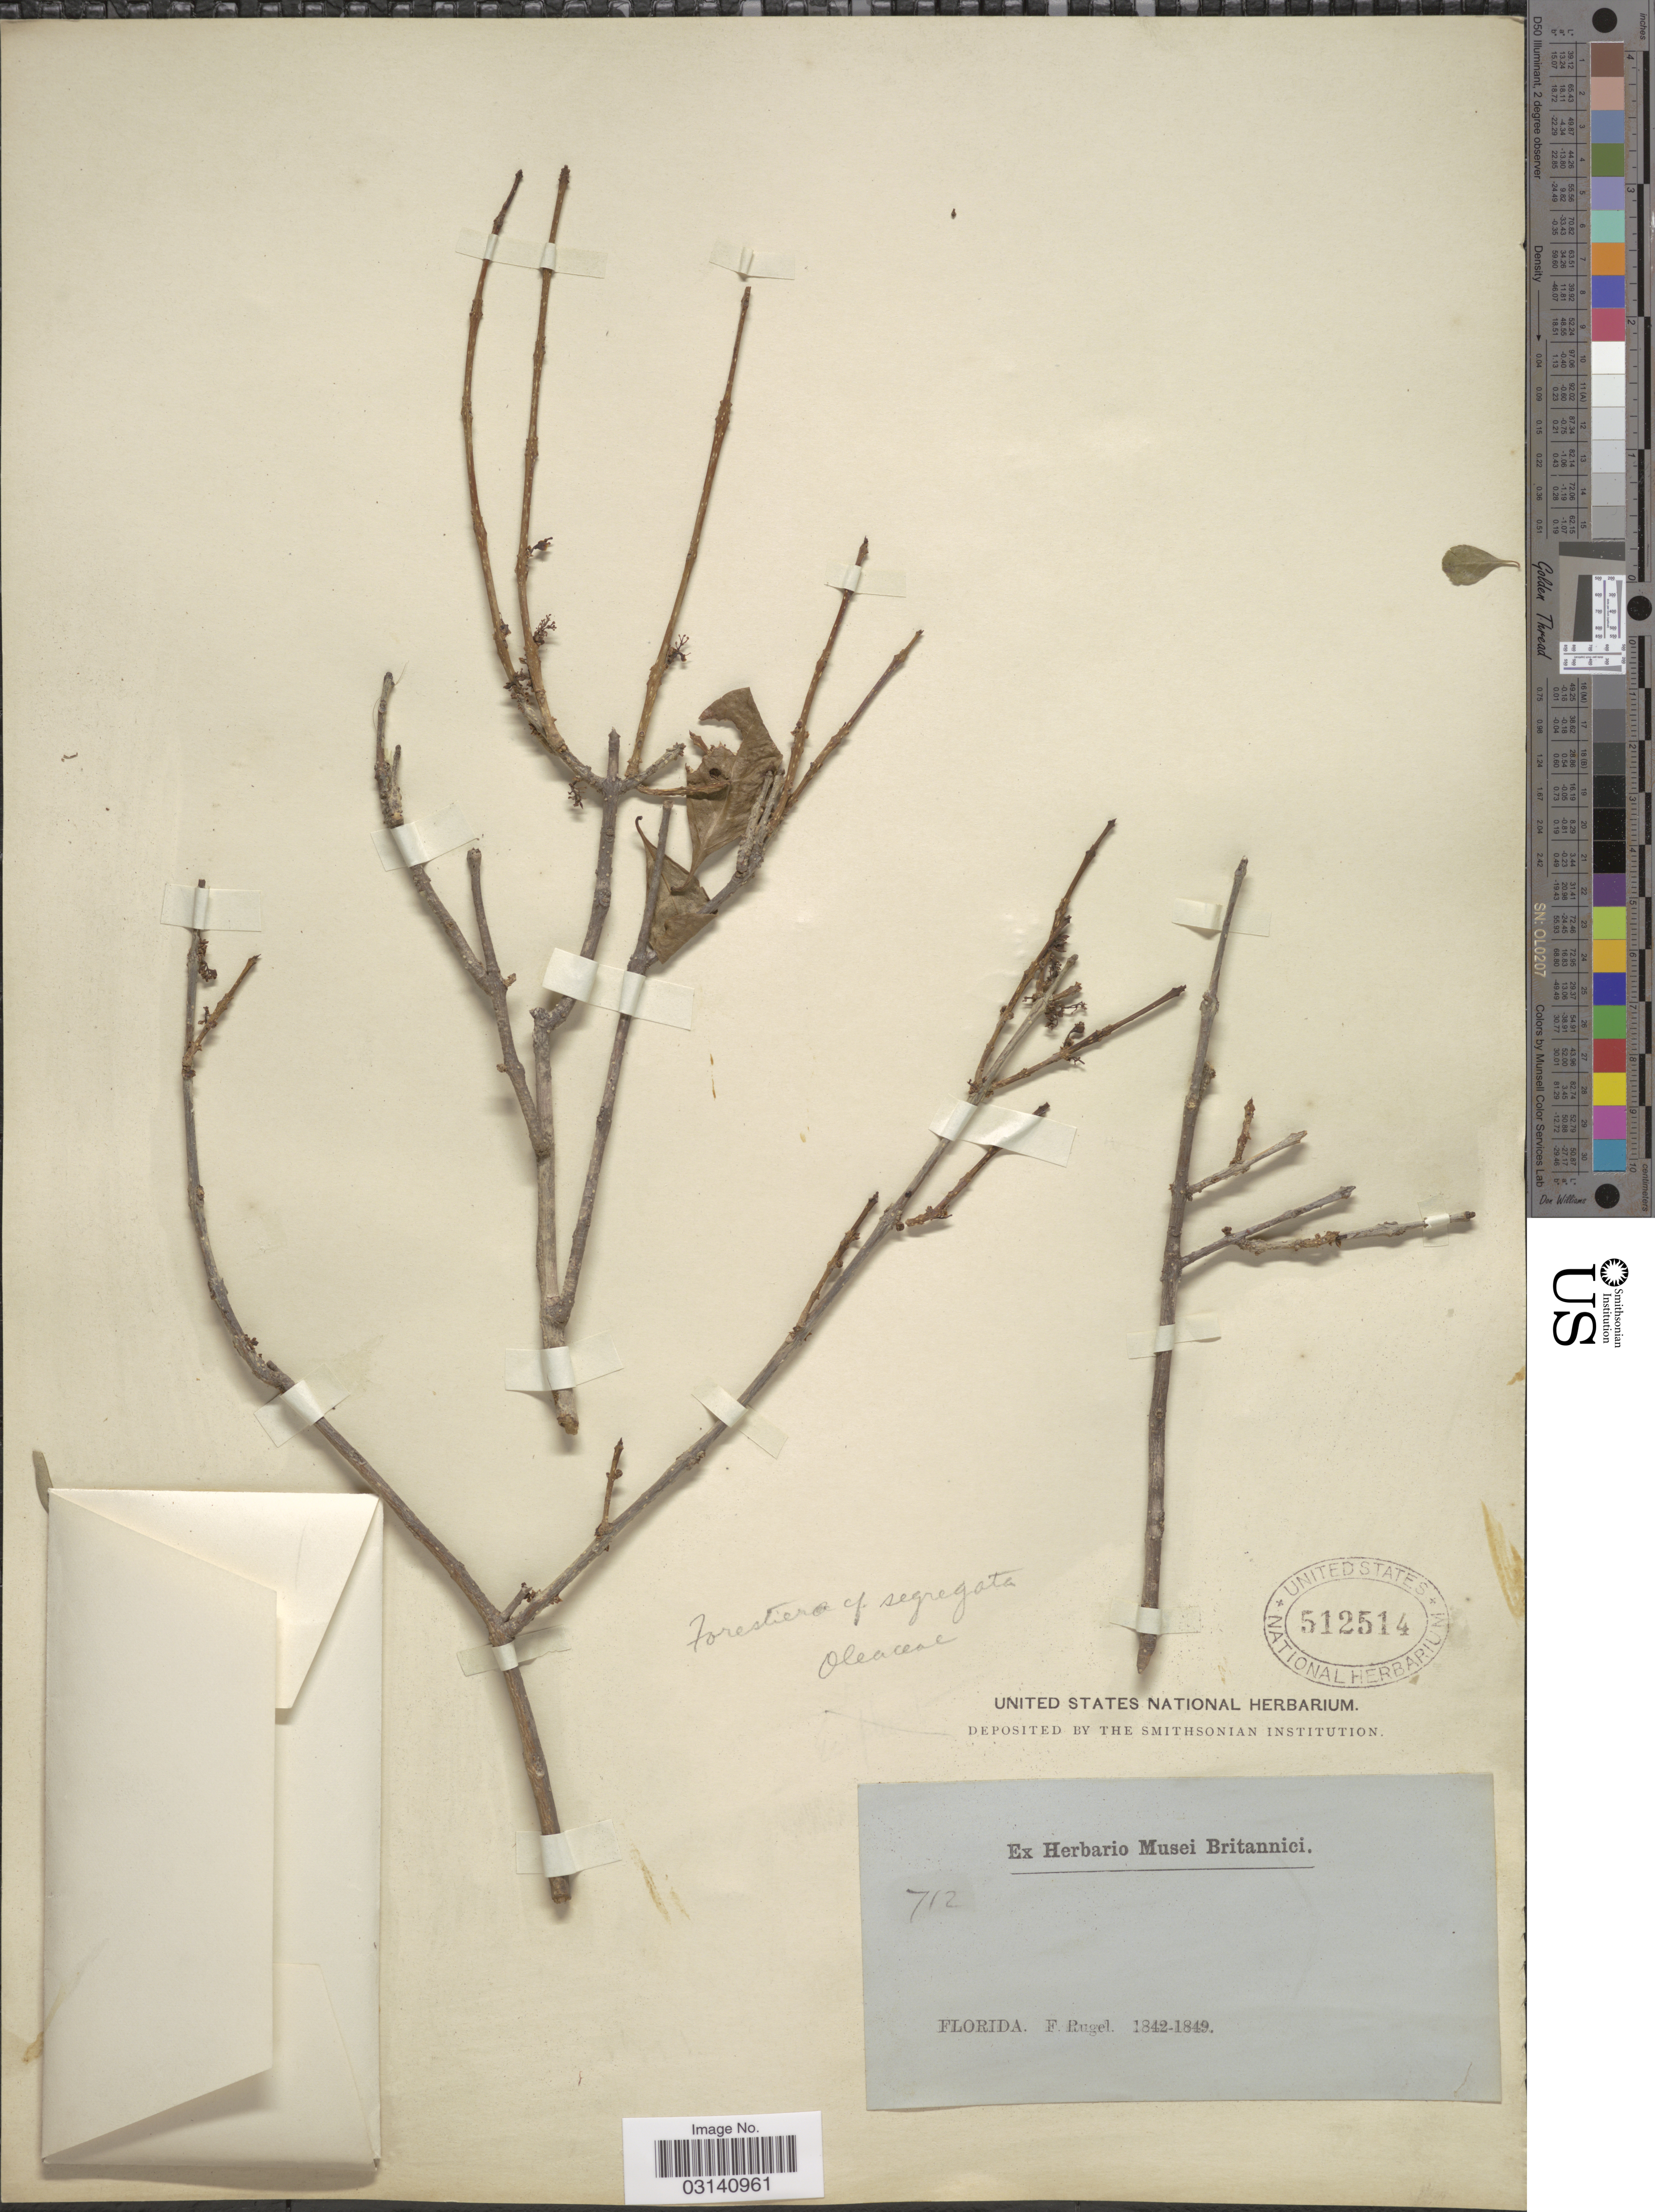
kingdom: Plantae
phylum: Tracheophyta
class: Magnoliopsida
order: Lamiales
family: Oleaceae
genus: Forestiera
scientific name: Forestiera segregata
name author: (Jacq.) Krug & Urb.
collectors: F. Rugel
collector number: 712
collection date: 1842/1849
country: United States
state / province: Florida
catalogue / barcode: US 512514